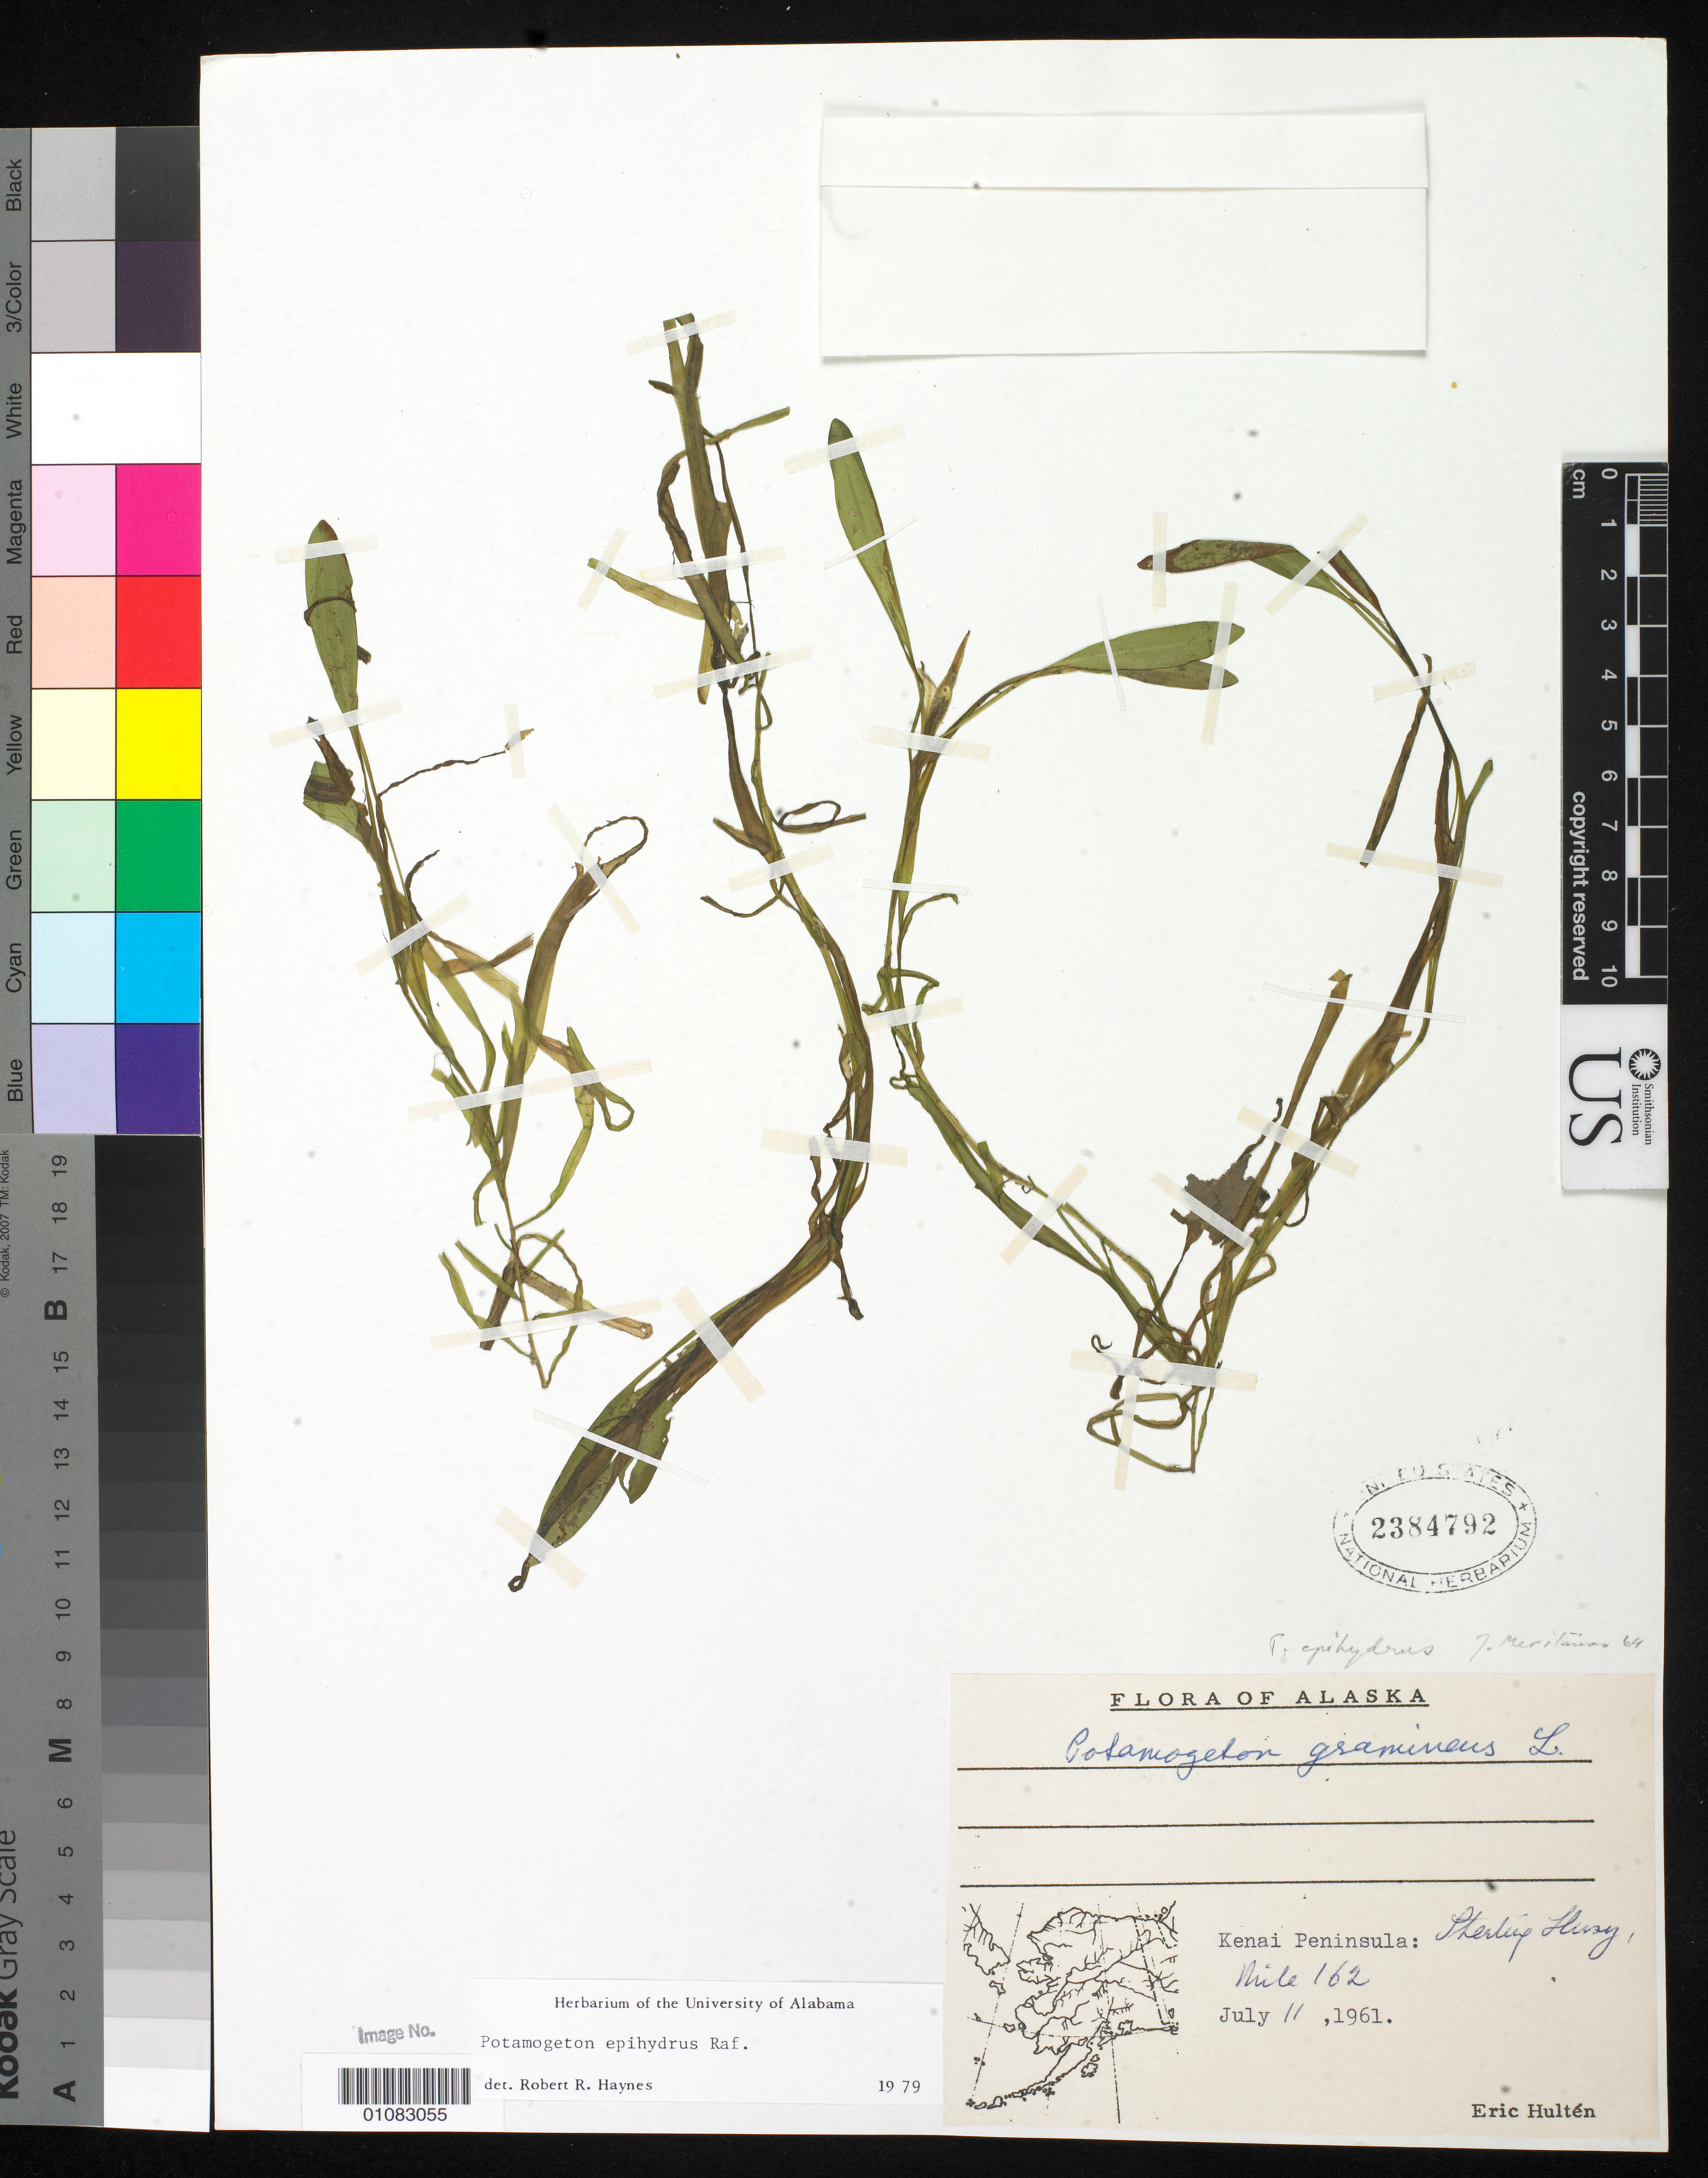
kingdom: Plantae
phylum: Tracheophyta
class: Liliopsida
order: Alismatales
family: Potamogetonaceae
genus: Potamogeton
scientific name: Potamogeton epihydrus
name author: Raf.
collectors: E. G. Hultén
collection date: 1961-07-11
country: United States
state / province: Alaska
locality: Kenai Peninsula, Lehrling Lay, Mile 162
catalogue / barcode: US 2384792